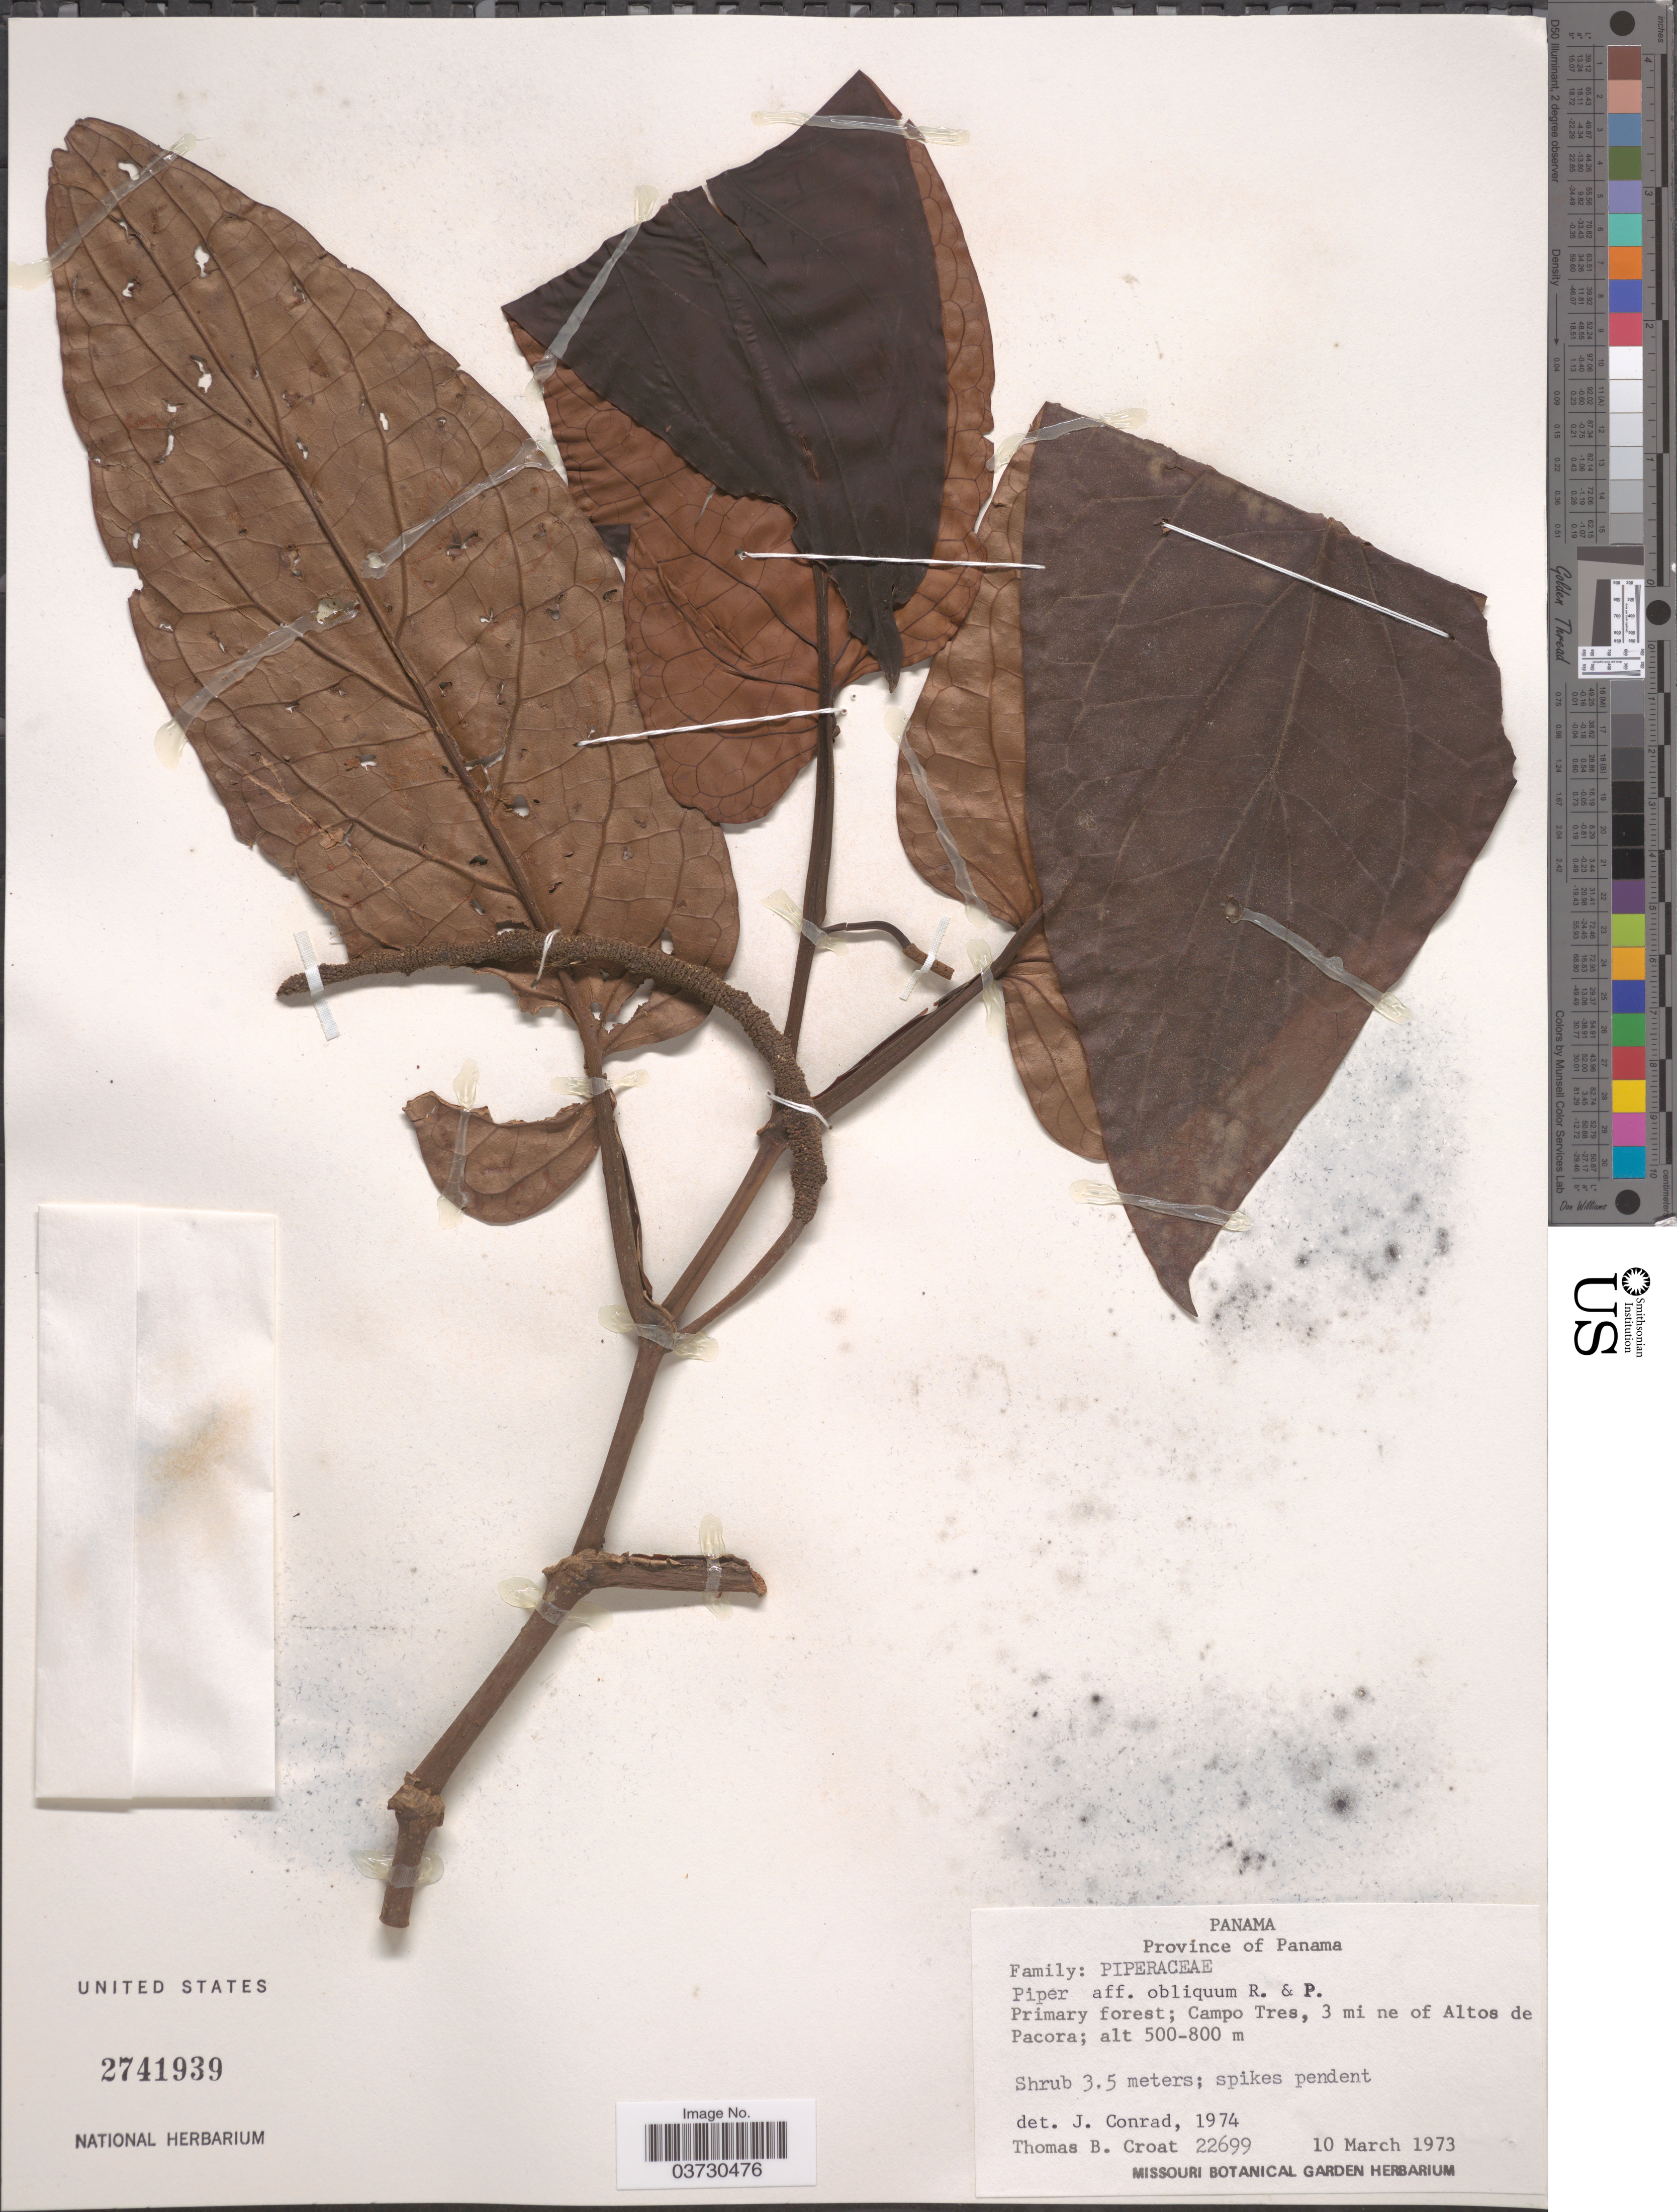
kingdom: Plantae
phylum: Tracheophyta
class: Magnoliopsida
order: Piperales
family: Piperaceae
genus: Piper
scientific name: Piper obliquum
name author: Ruiz & Pav.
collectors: T. B. Croat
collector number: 22699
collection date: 1973-03-10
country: Panama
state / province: Panamá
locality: Primary forest; Campo Tres, 3 mi ne of Altos de Pacora.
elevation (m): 500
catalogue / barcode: US 2741939